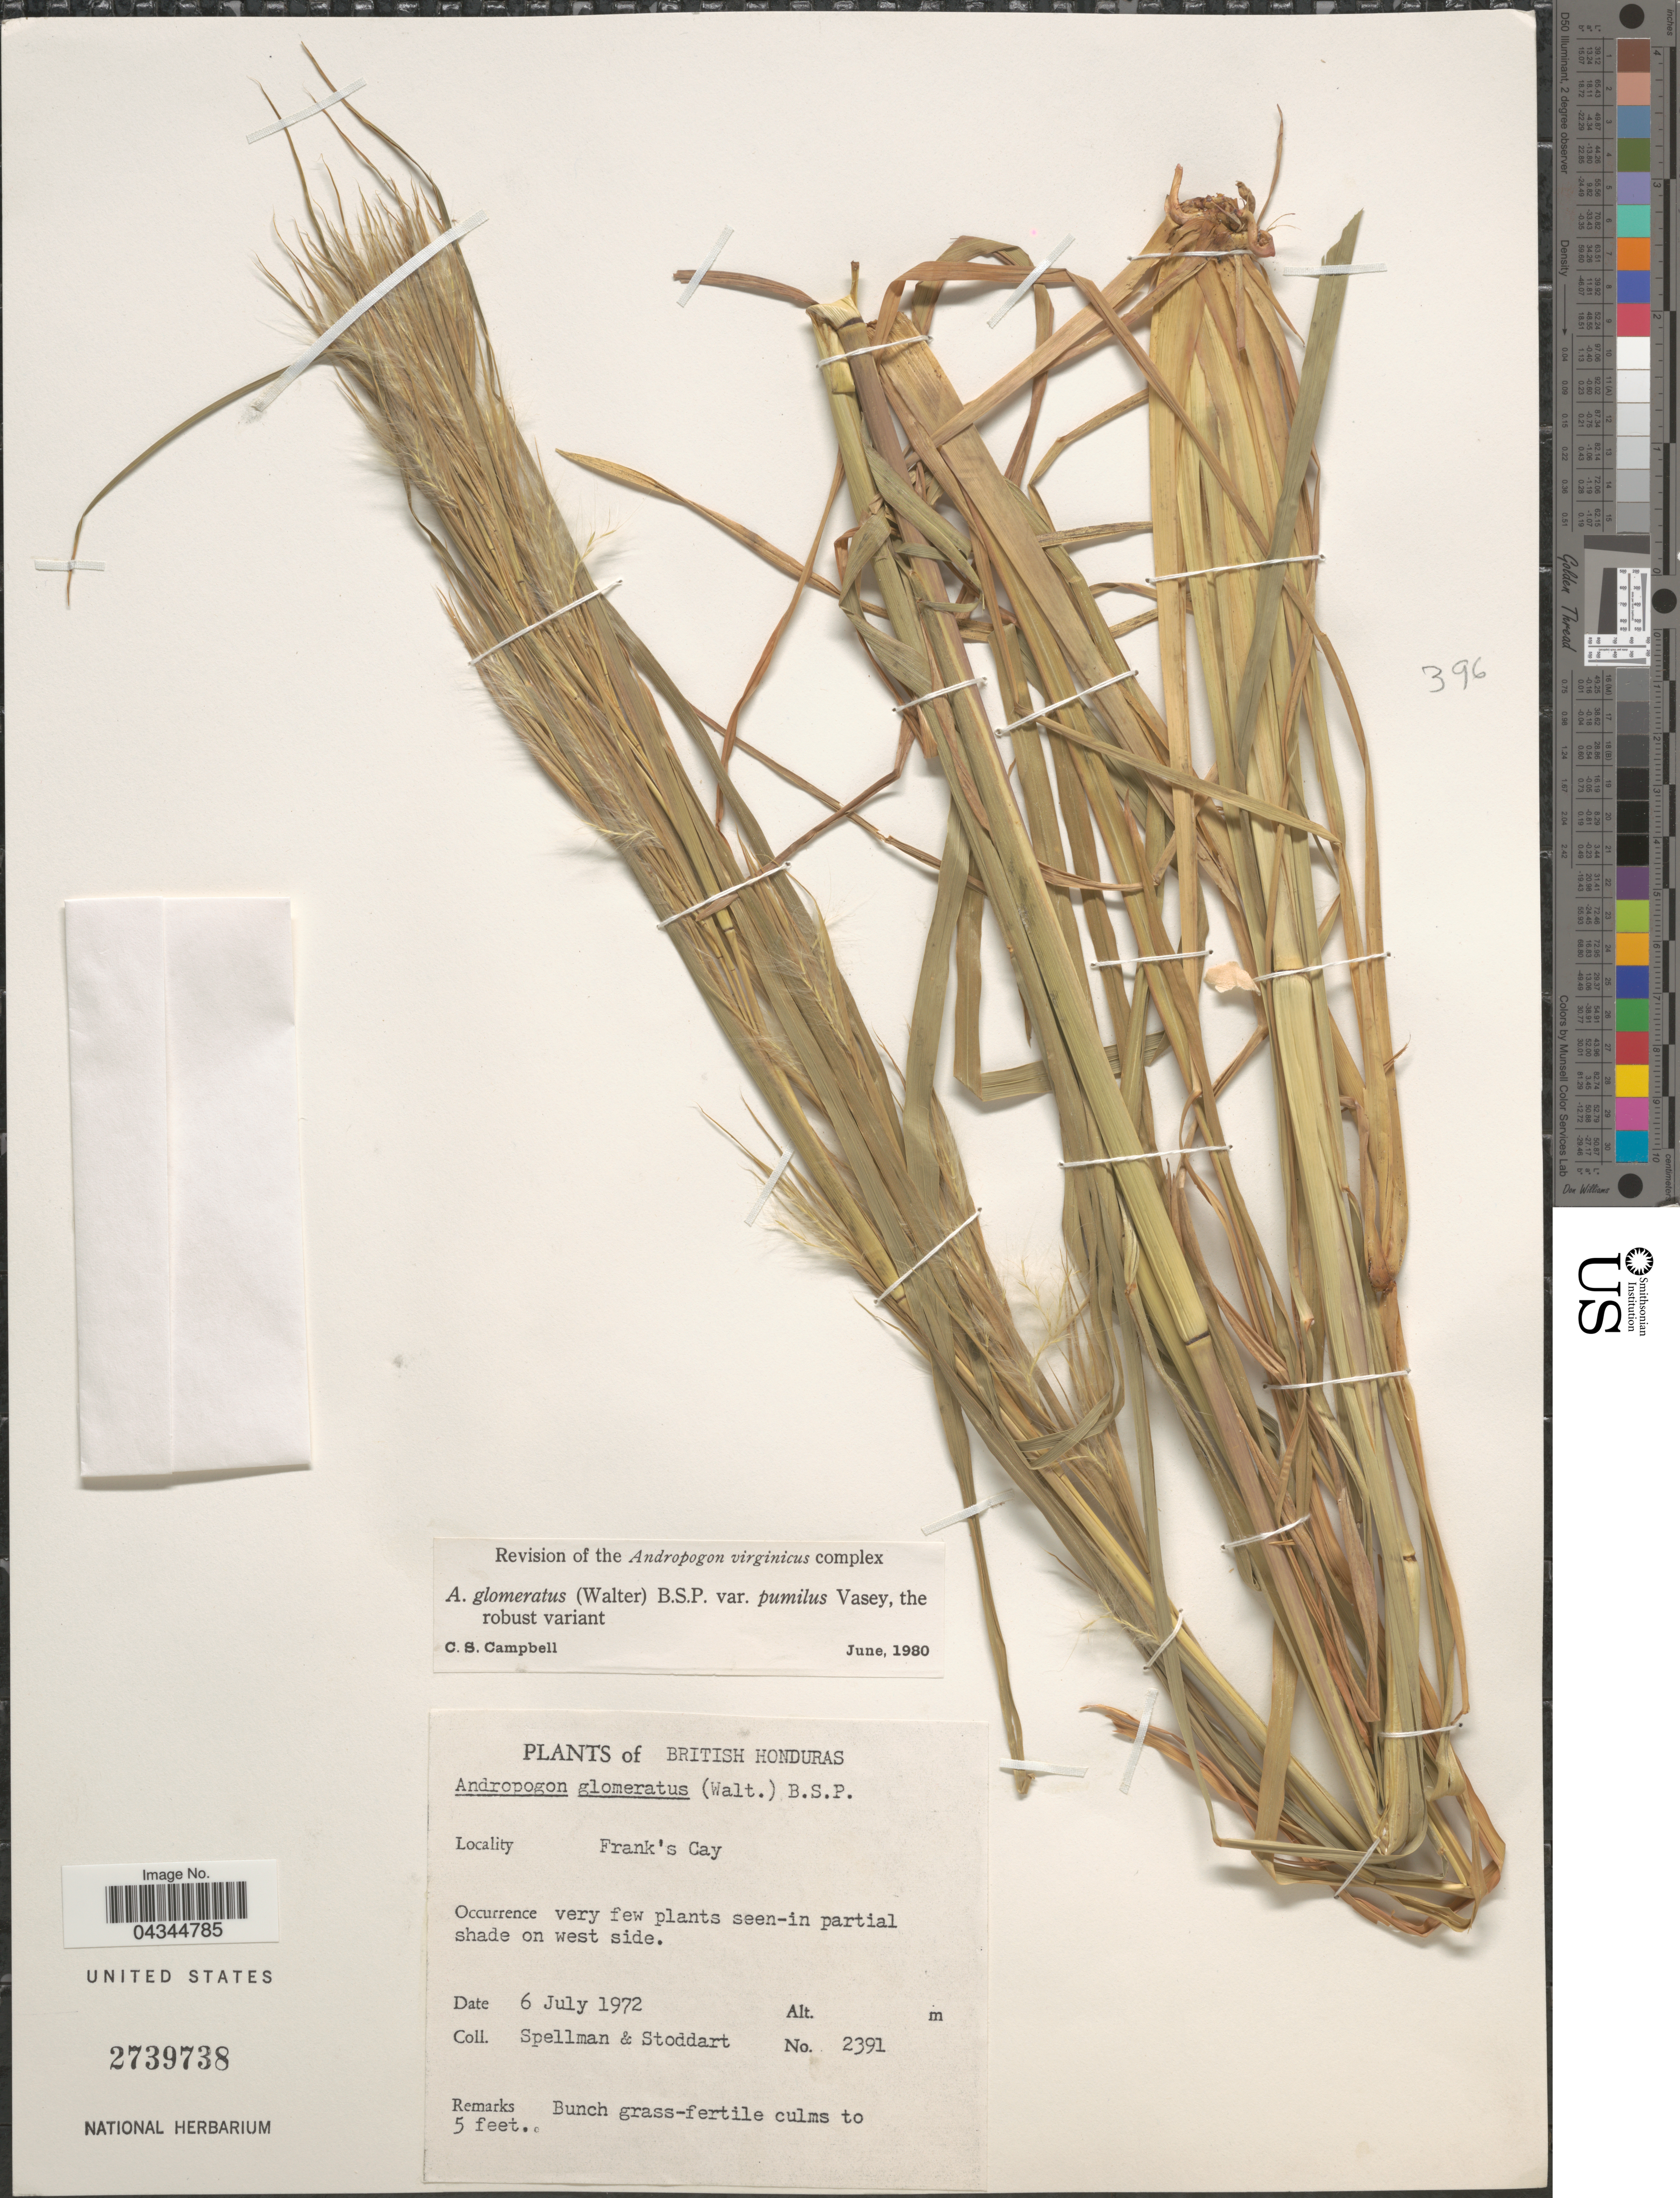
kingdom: Plantae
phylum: Tracheophyta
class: Liliopsida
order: Poales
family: Poaceae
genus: Andropogon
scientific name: Andropogon glomeratus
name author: (Walter) Britton et al.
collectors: Spellman, -- & -. Stoddart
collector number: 2391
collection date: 1972-07-06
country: Belize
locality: British Honduras. Frank's Cay. In partial shade on west side.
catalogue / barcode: US 2739738